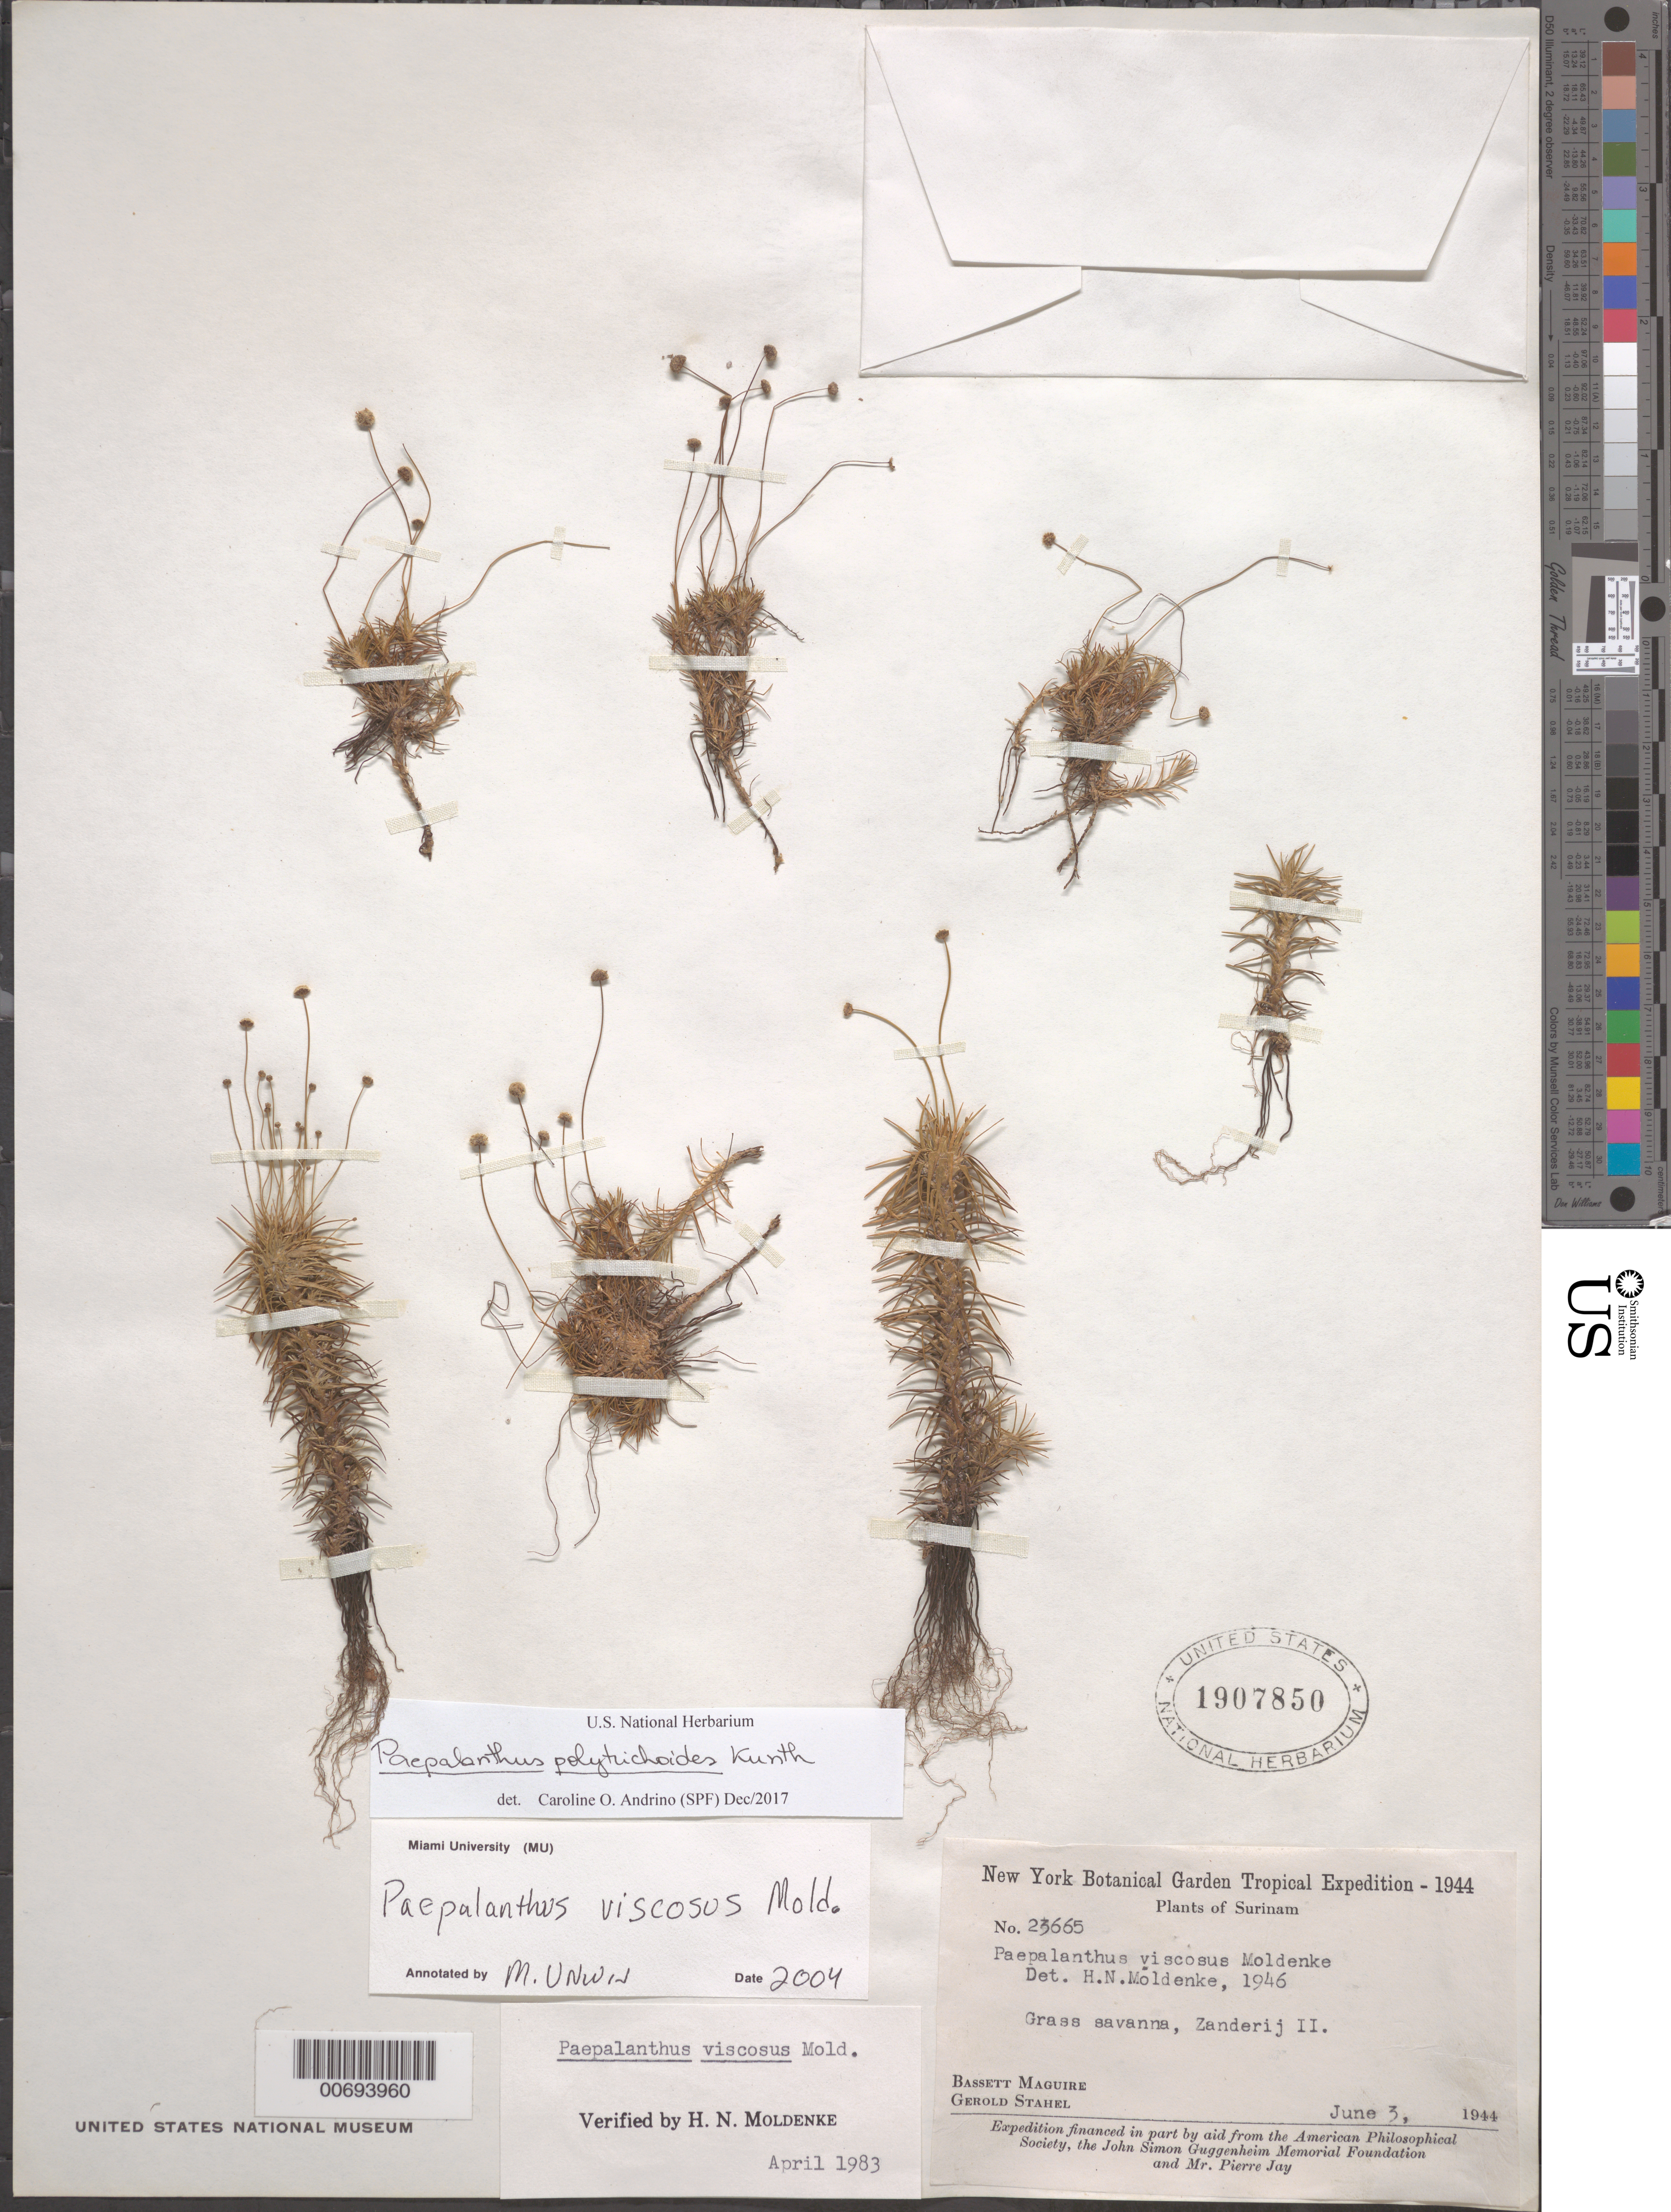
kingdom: Plantae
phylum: Tracheophyta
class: Liliopsida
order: Poales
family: Eriocaulaceae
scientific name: Giuliettia polytrichoides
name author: (Kunth) Andrino & Sano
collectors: B. Maguire & G. Stahel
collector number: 23665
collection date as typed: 3-Jun-44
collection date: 1944-06-03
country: Suriname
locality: Zanderij Is, Sectie O, km 70, along railroad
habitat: Grass savanna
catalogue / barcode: US 1907850